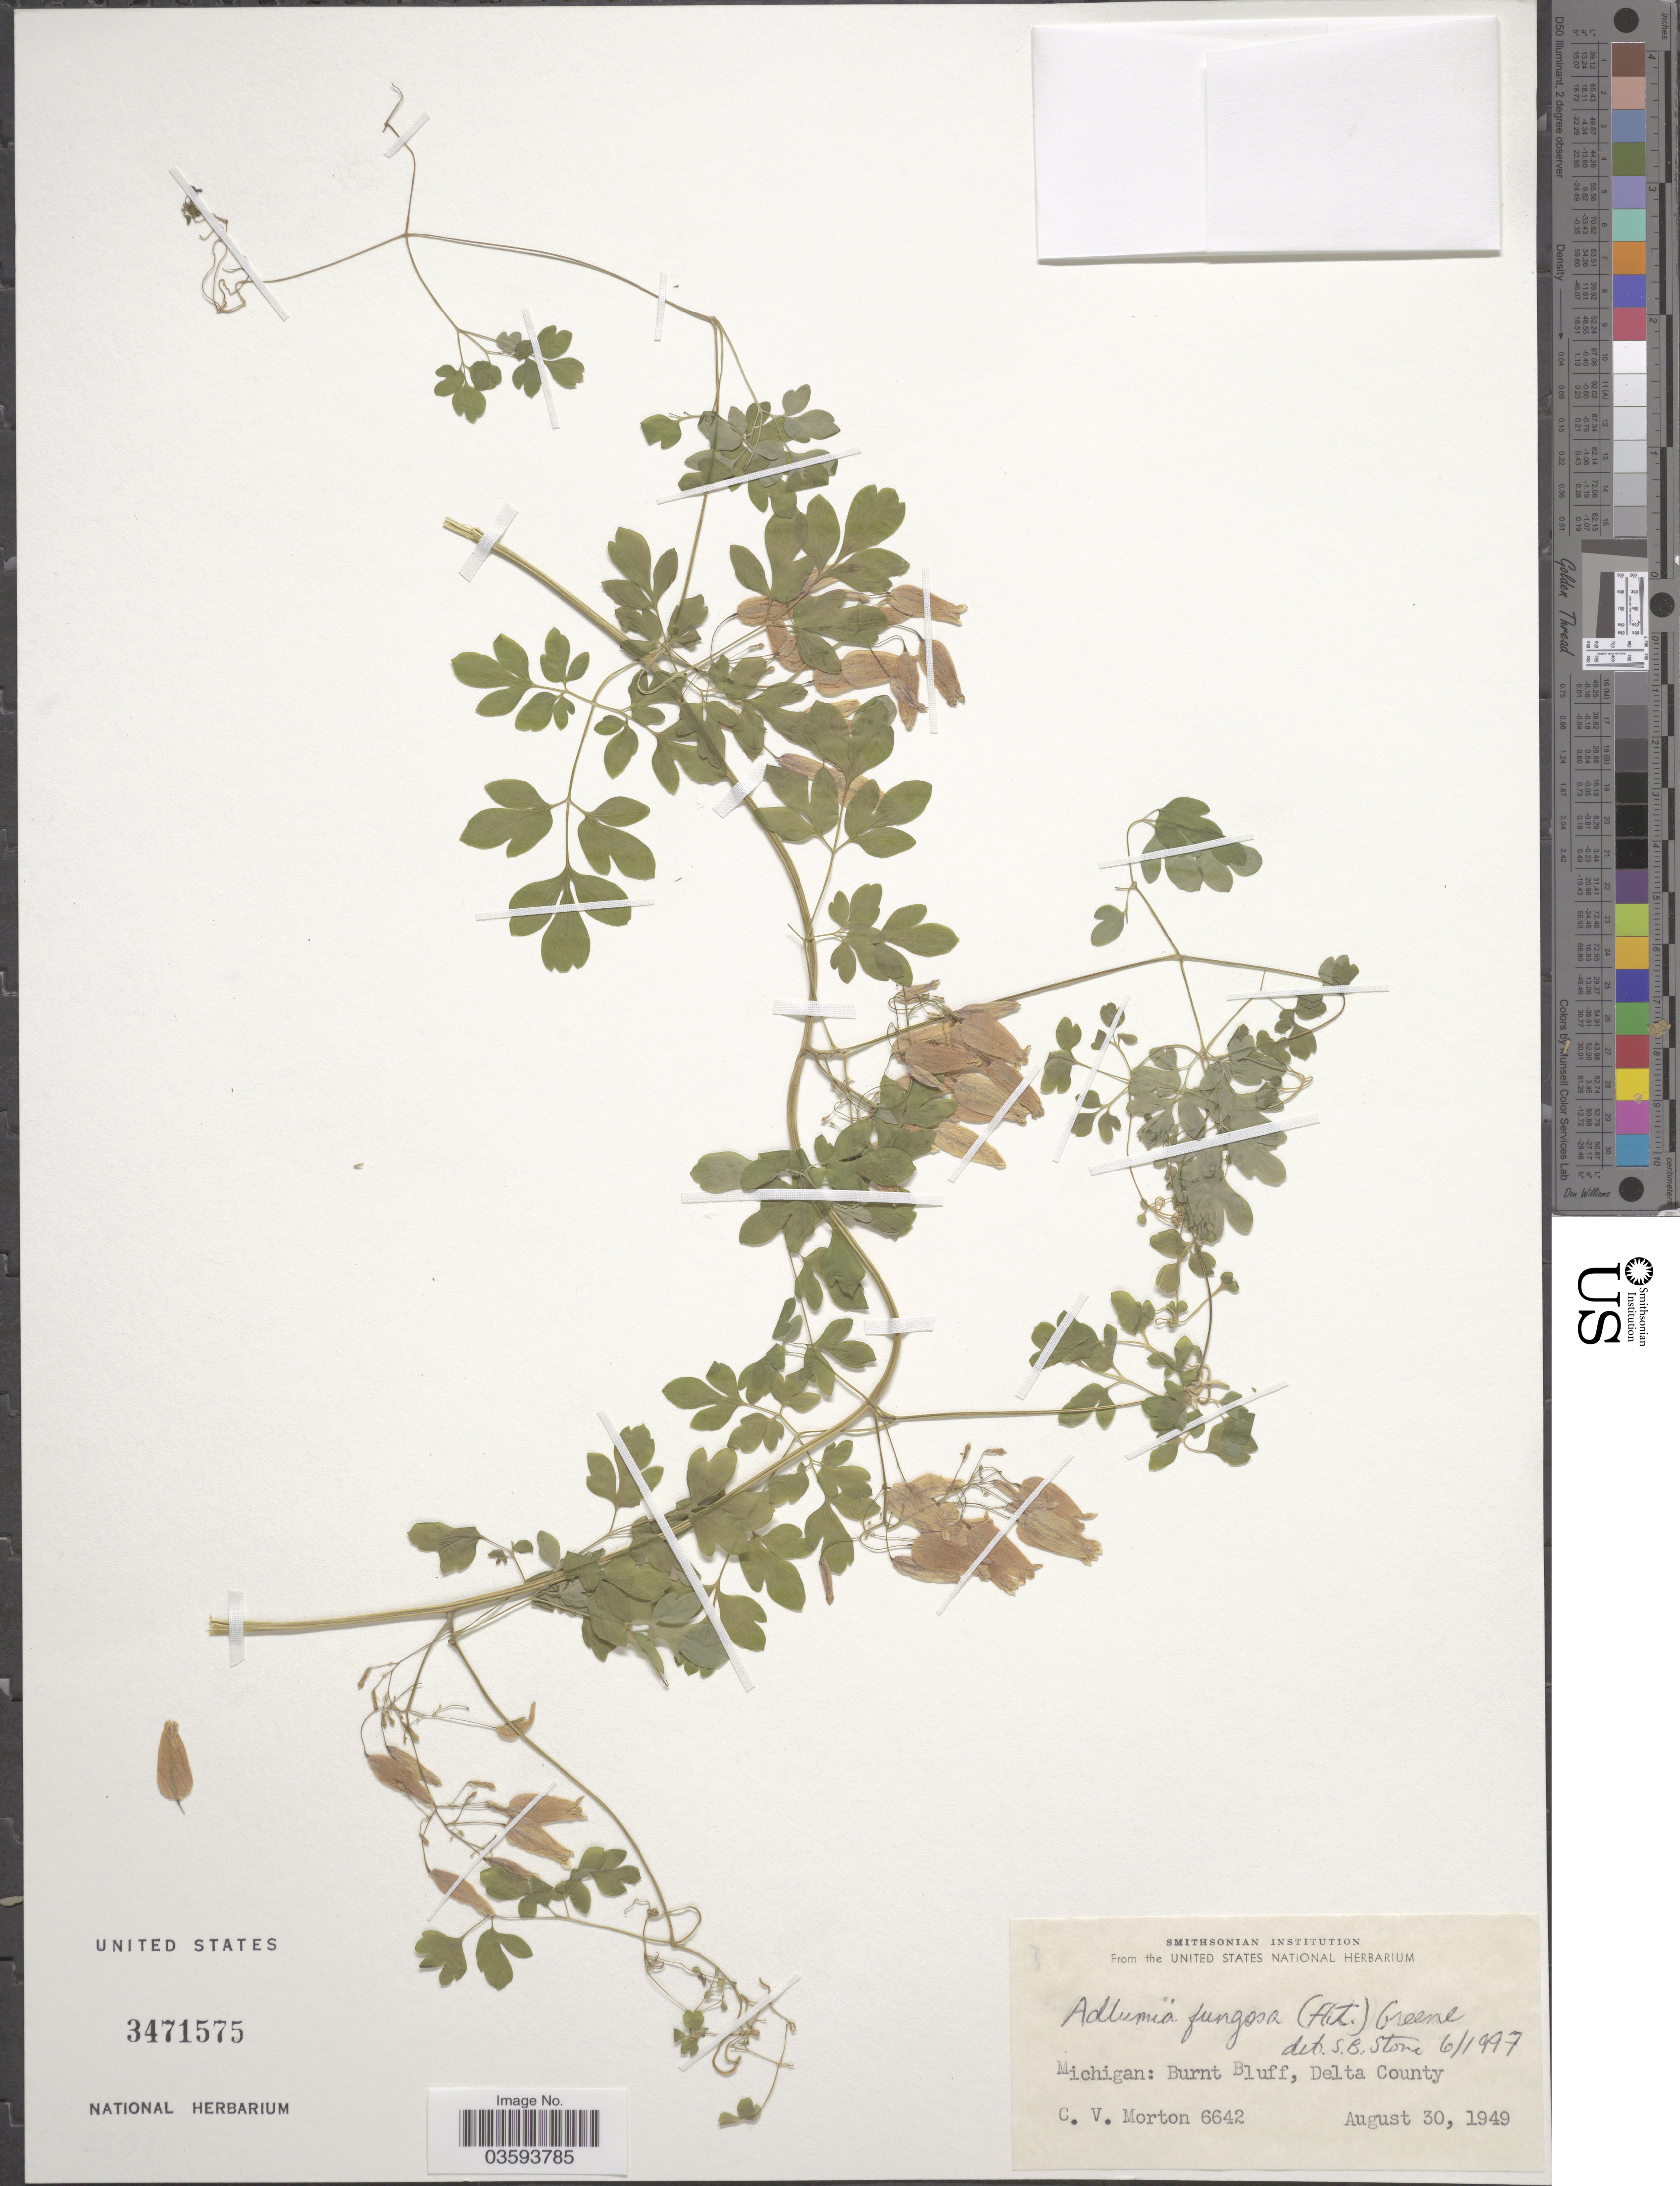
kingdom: Plantae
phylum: Tracheophyta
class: Magnoliopsida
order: Ranunculales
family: Papaveraceae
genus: Adlumia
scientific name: Adlumia fungosa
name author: (Aiton) Greene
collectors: C. V. Morton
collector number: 6642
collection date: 1949-08-30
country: United States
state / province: Michigan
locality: Burnt Bluff, Delta County.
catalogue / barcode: US 3471575